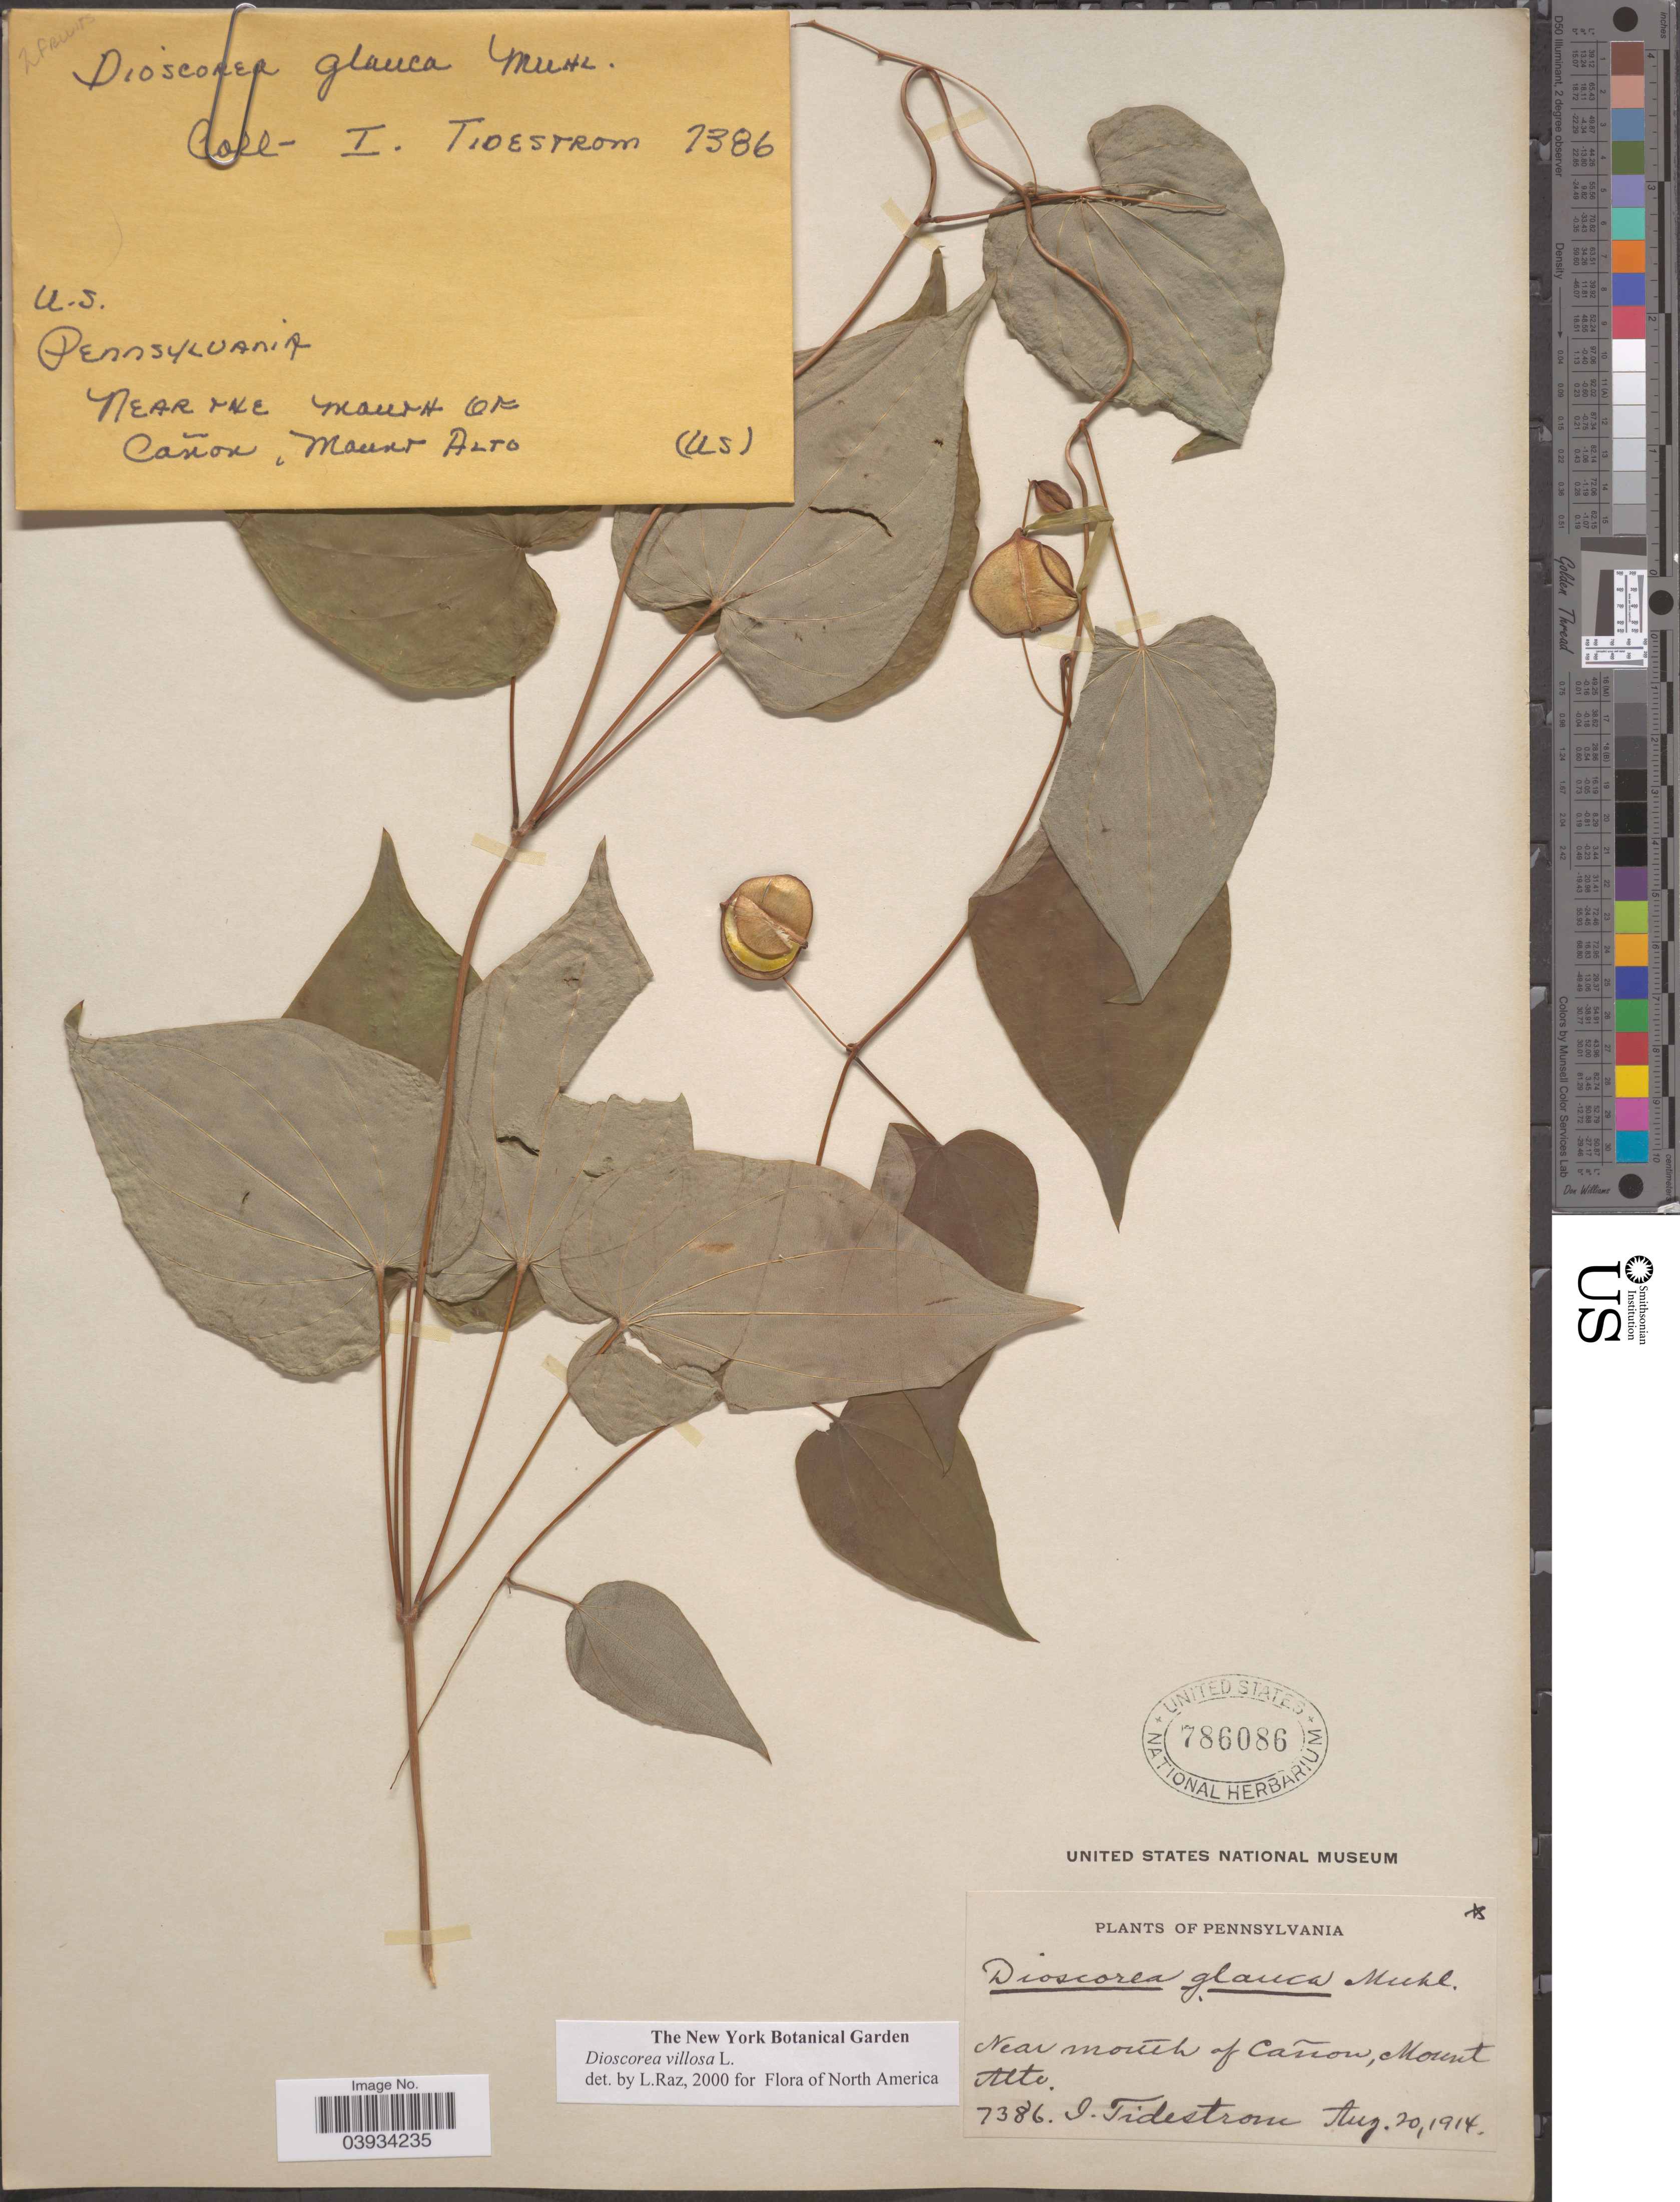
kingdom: Plantae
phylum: Tracheophyta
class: Liliopsida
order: Dioscoreales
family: Dioscoreaceae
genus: Dioscorea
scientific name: Dioscorea villosa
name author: L.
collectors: I. F. Tidestrom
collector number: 7386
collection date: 1914-08-20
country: United States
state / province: Pennsylvania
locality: Near mouth of Cañon, Mount Alte.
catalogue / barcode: US 786086